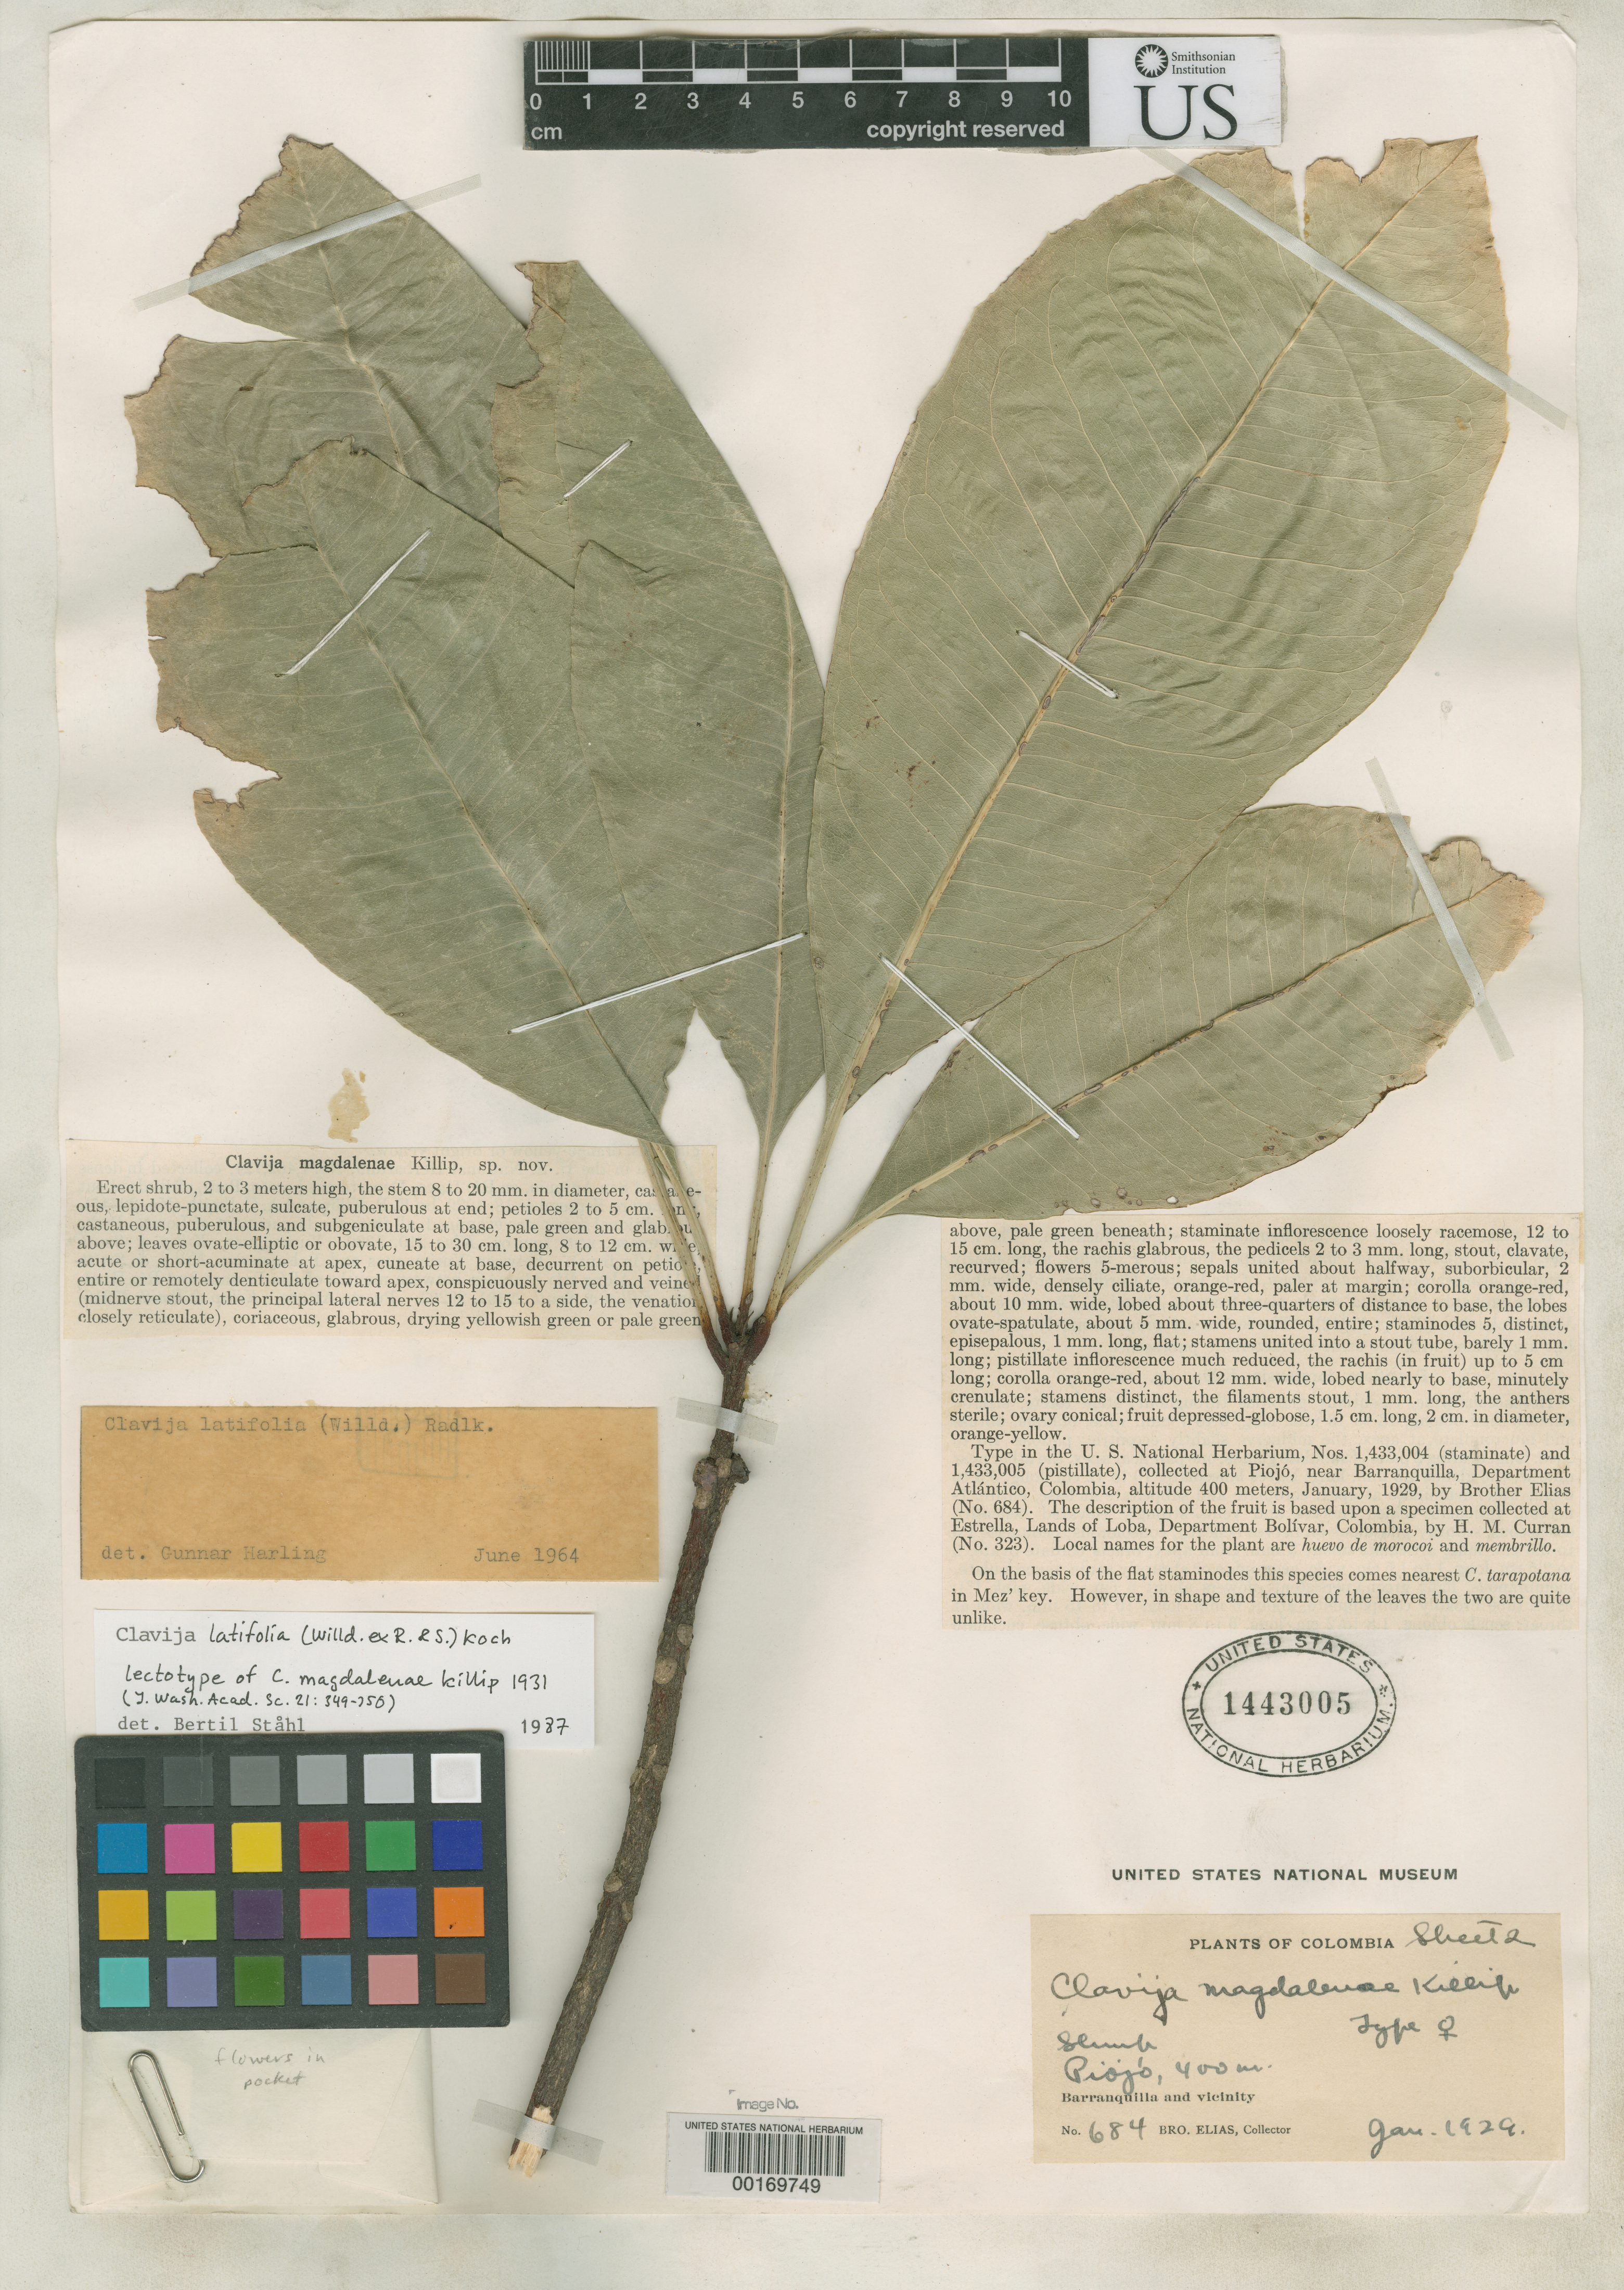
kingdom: Plantae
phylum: Tracheophyta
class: Magnoliopsida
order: Ericales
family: Primulaceae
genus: Clavija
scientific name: Clavija magdalenae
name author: Killip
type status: Lectotype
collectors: Bro. Elias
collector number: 684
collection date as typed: Jan 1929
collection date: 1929-01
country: Colombia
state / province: Atlántico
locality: Piojo, Barranquilla and vicinity.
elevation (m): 400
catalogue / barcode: US 1443005